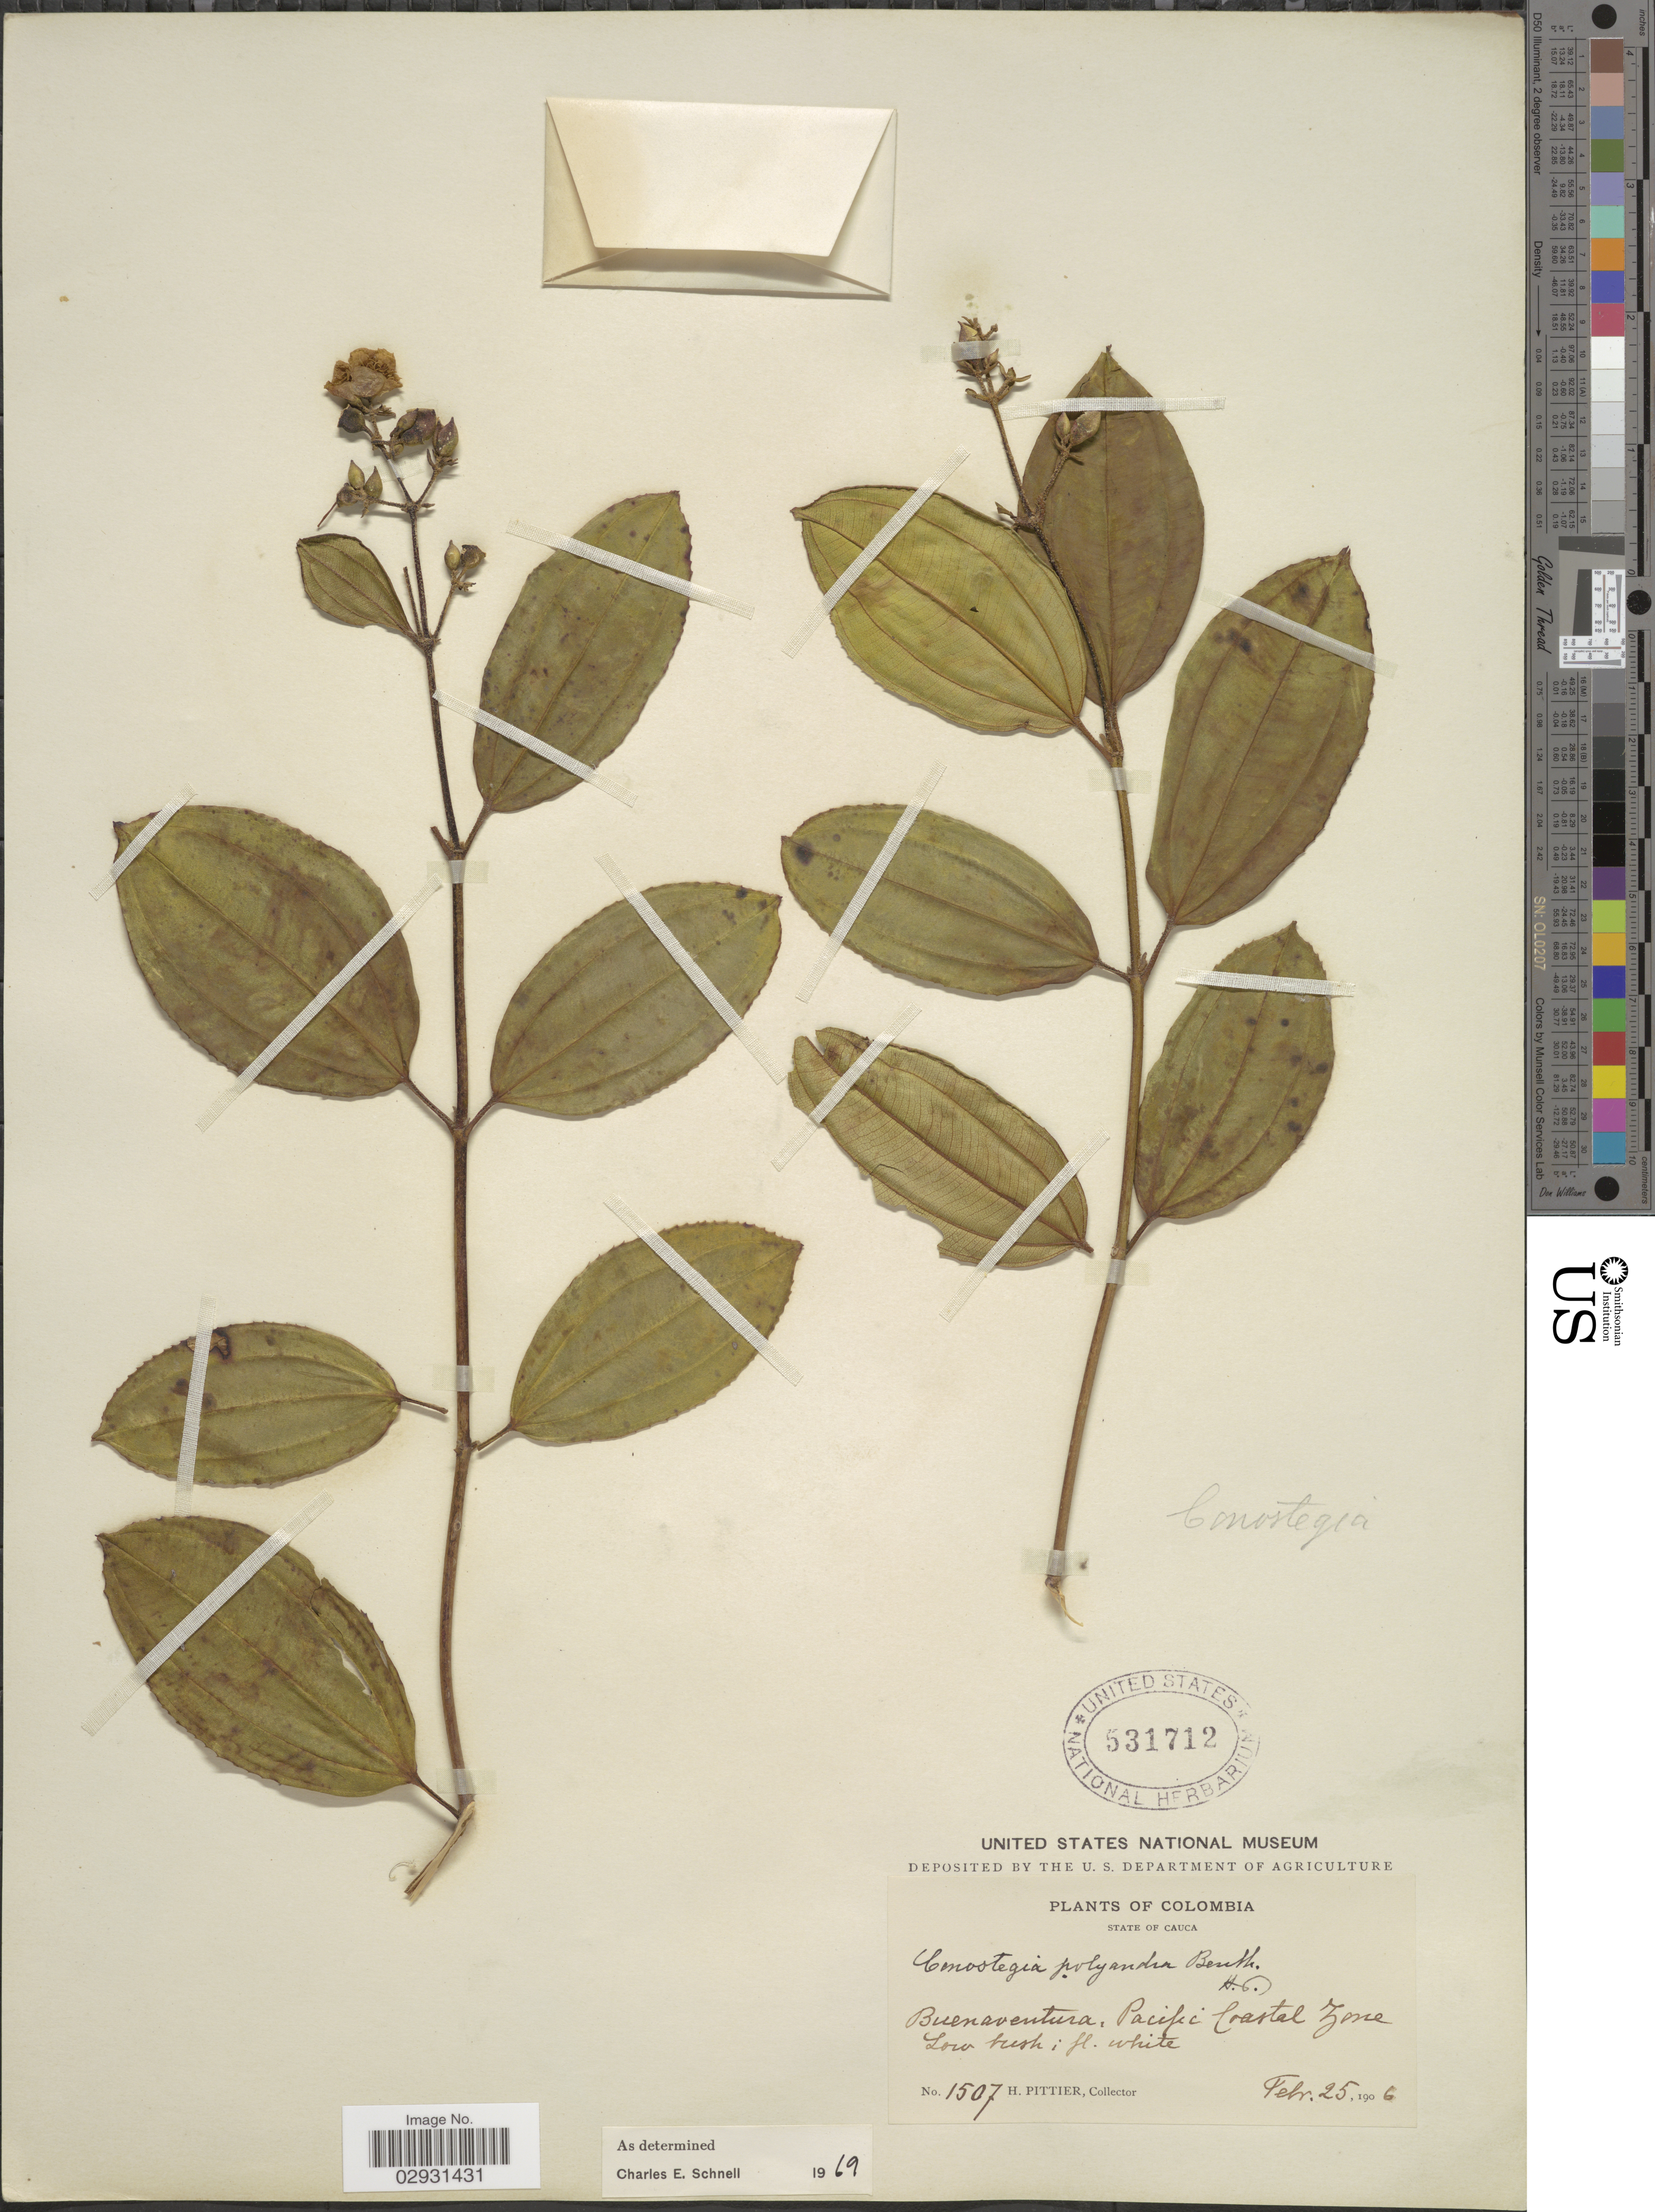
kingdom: Plantae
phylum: Tracheophyta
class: Magnoliopsida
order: Myrtales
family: Melastomataceae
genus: Conostegia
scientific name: Conostegia polyandra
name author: Benth.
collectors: H. F. Pittier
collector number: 1507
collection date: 1906-02-25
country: Colombia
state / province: Cauca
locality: Buenaventura, Pacific Coastal Zone.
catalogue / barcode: US 531712